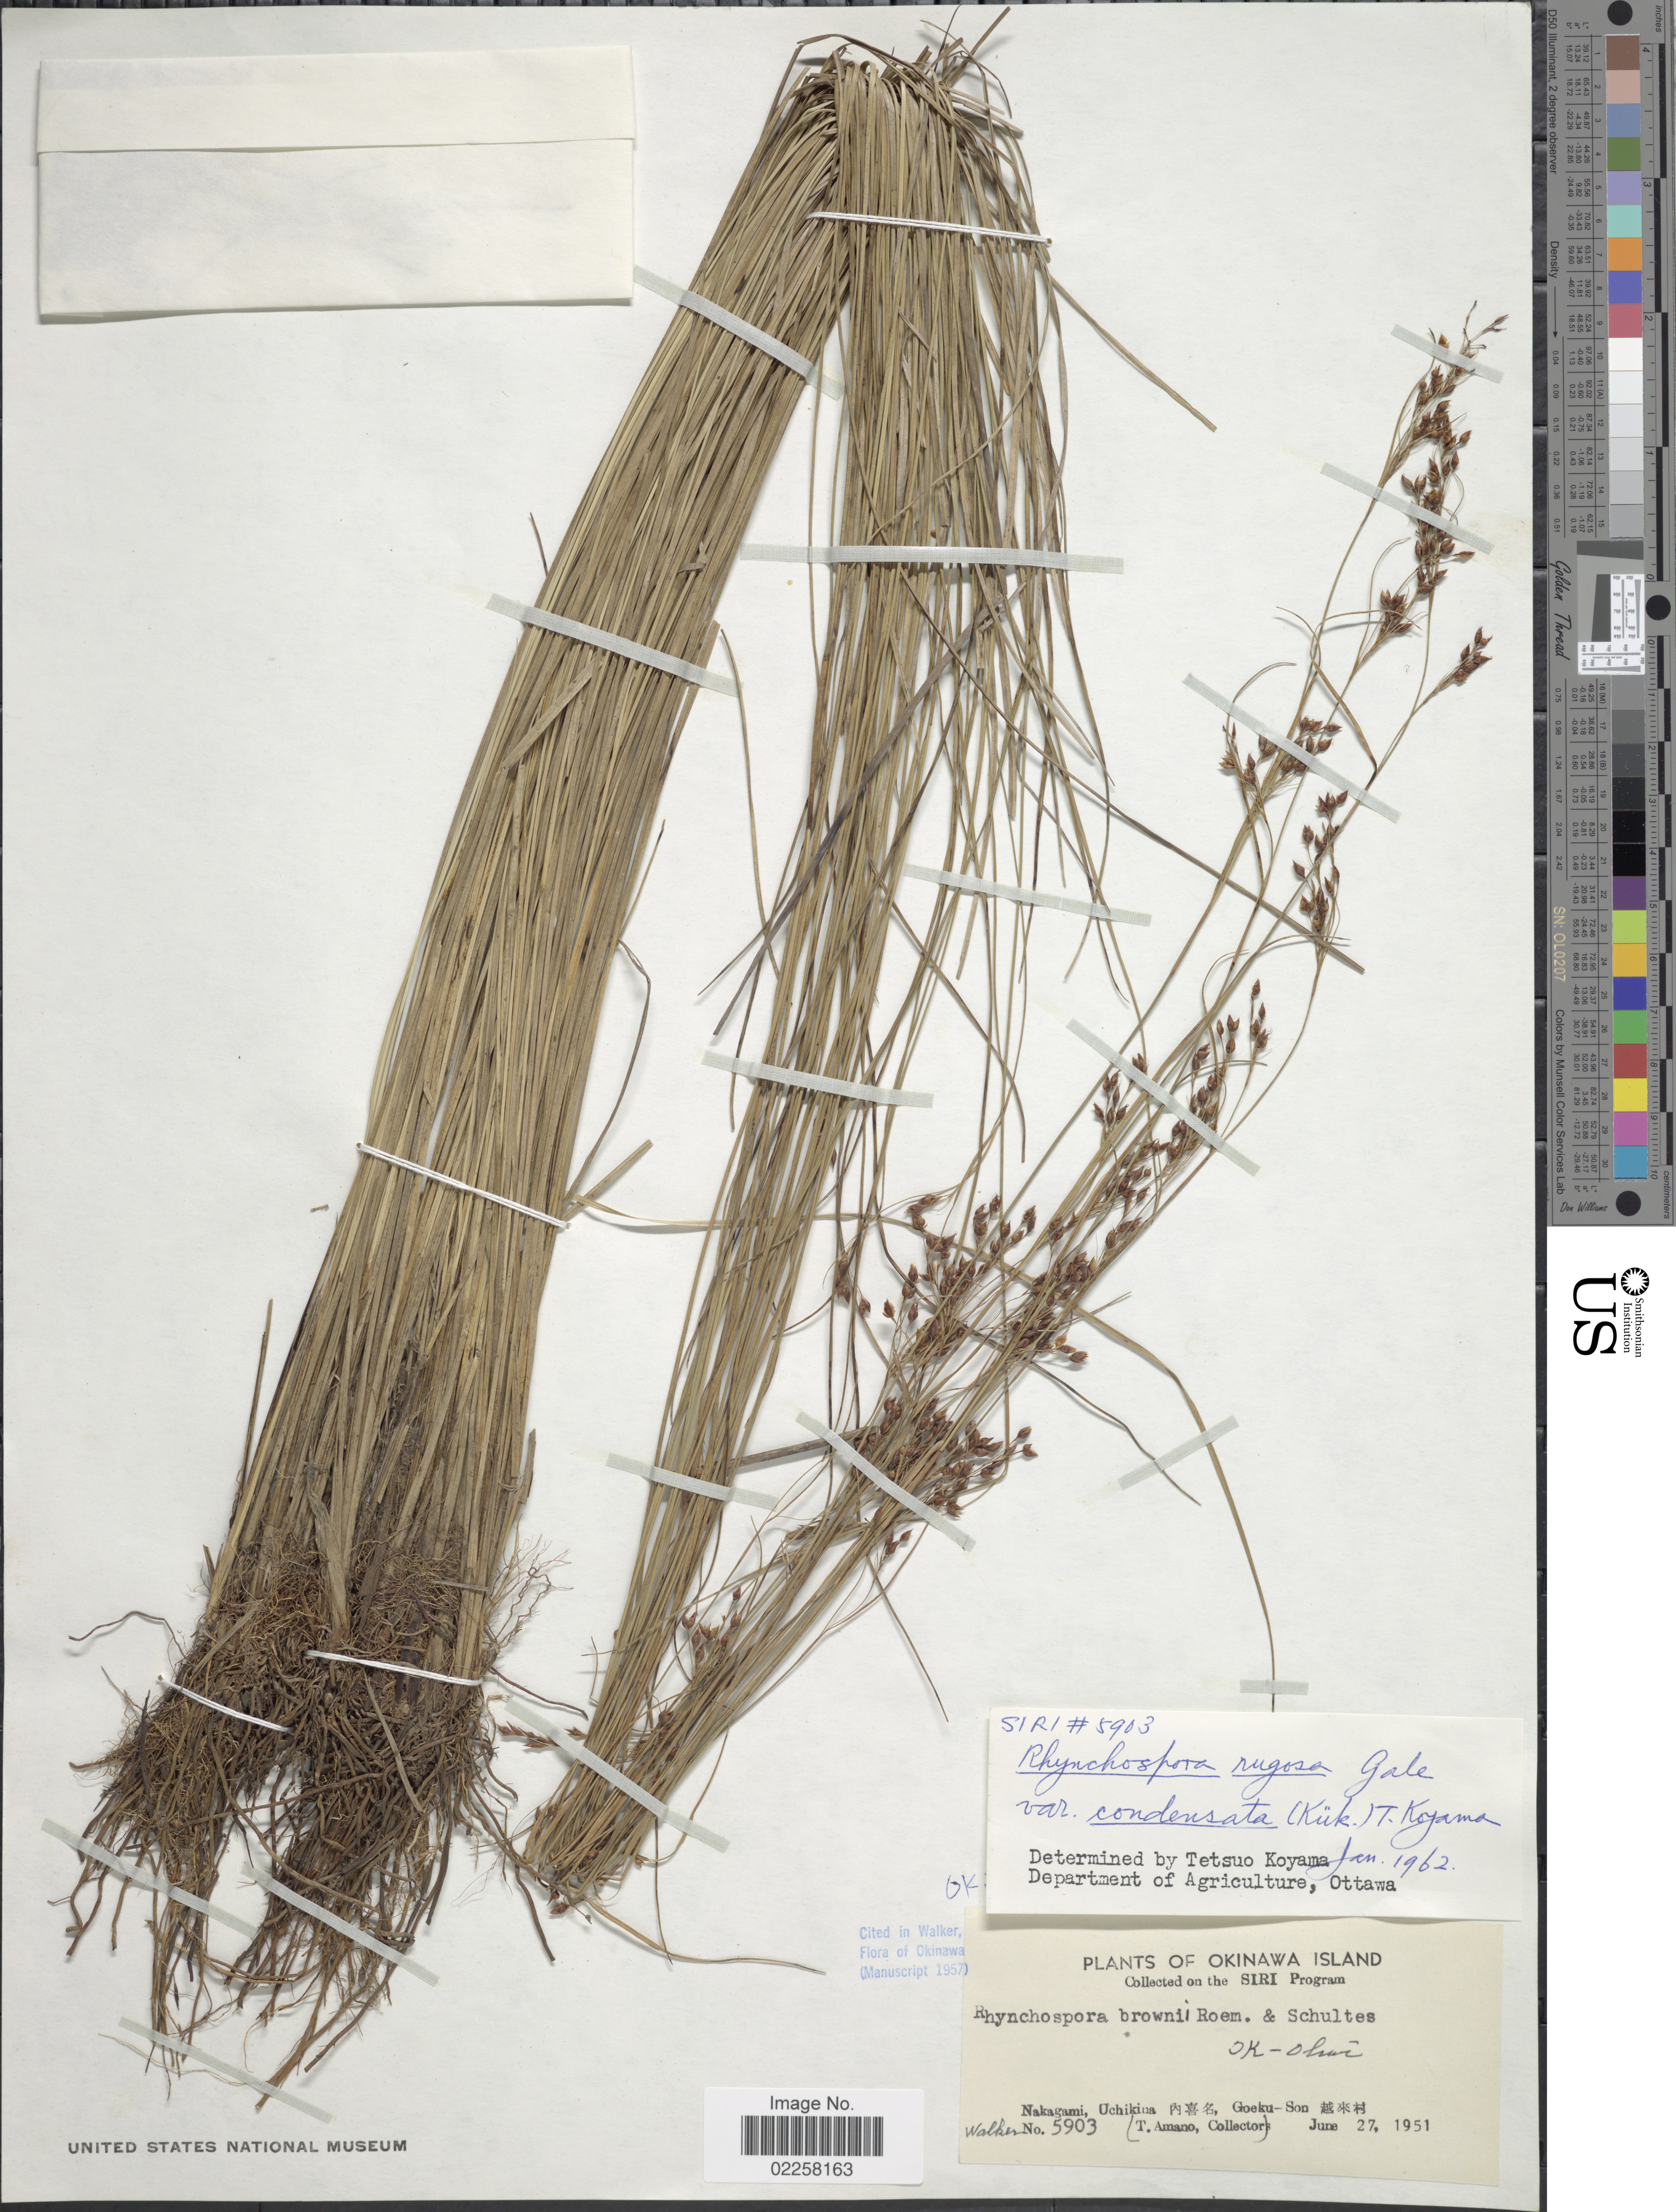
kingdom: Plantae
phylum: Tracheophyta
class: Liliopsida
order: Poales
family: Cyperaceae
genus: Rhynchospora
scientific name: Rhynchospora rugosa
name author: (Vahl) Gale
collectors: -. Walker & T. Amano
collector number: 5903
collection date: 1951-06-27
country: Japan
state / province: Okinawa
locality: Okinawa Island. Nakagami, Uchikina, Goeku-Son